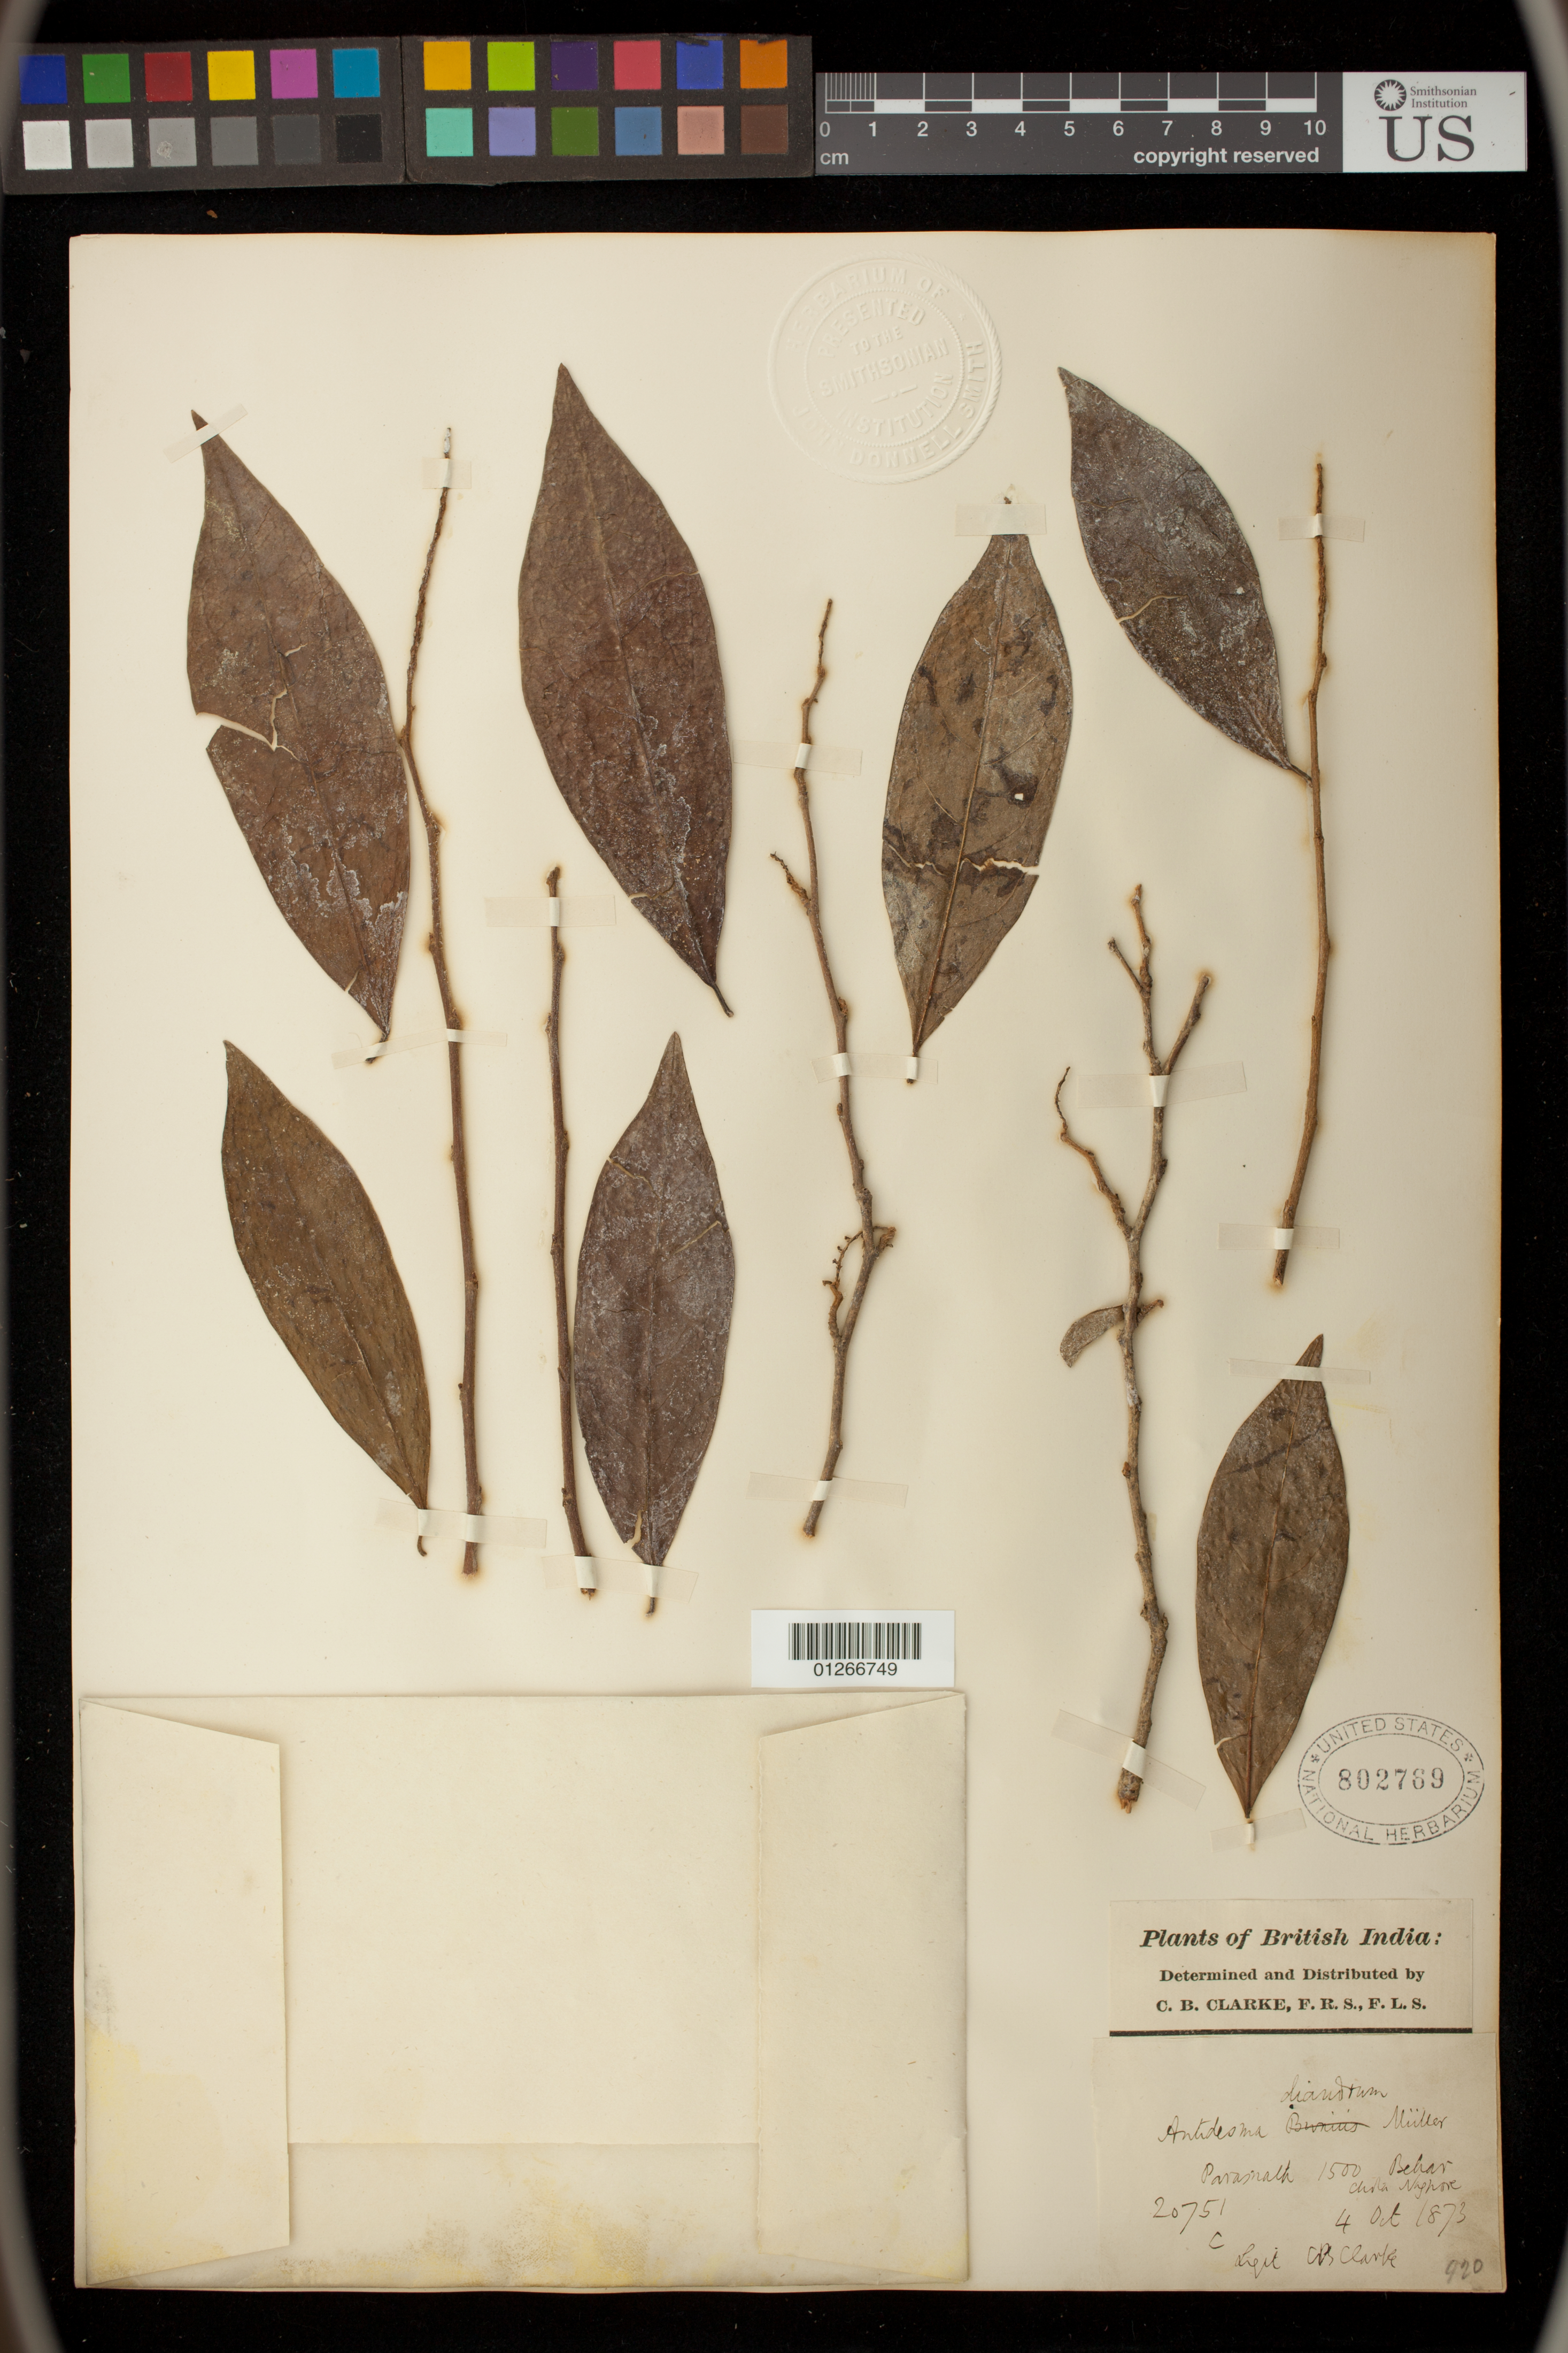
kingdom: Plantae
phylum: Tracheophyta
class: Magnoliopsida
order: Malpighiales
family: Phyllanthaceae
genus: Antidesma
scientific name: Antidesma acidum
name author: Retz.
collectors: C. B. Clarke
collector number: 20751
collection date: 1873-10-04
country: India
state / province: Jharkhand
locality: Parasnath, Behar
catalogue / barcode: US 802789